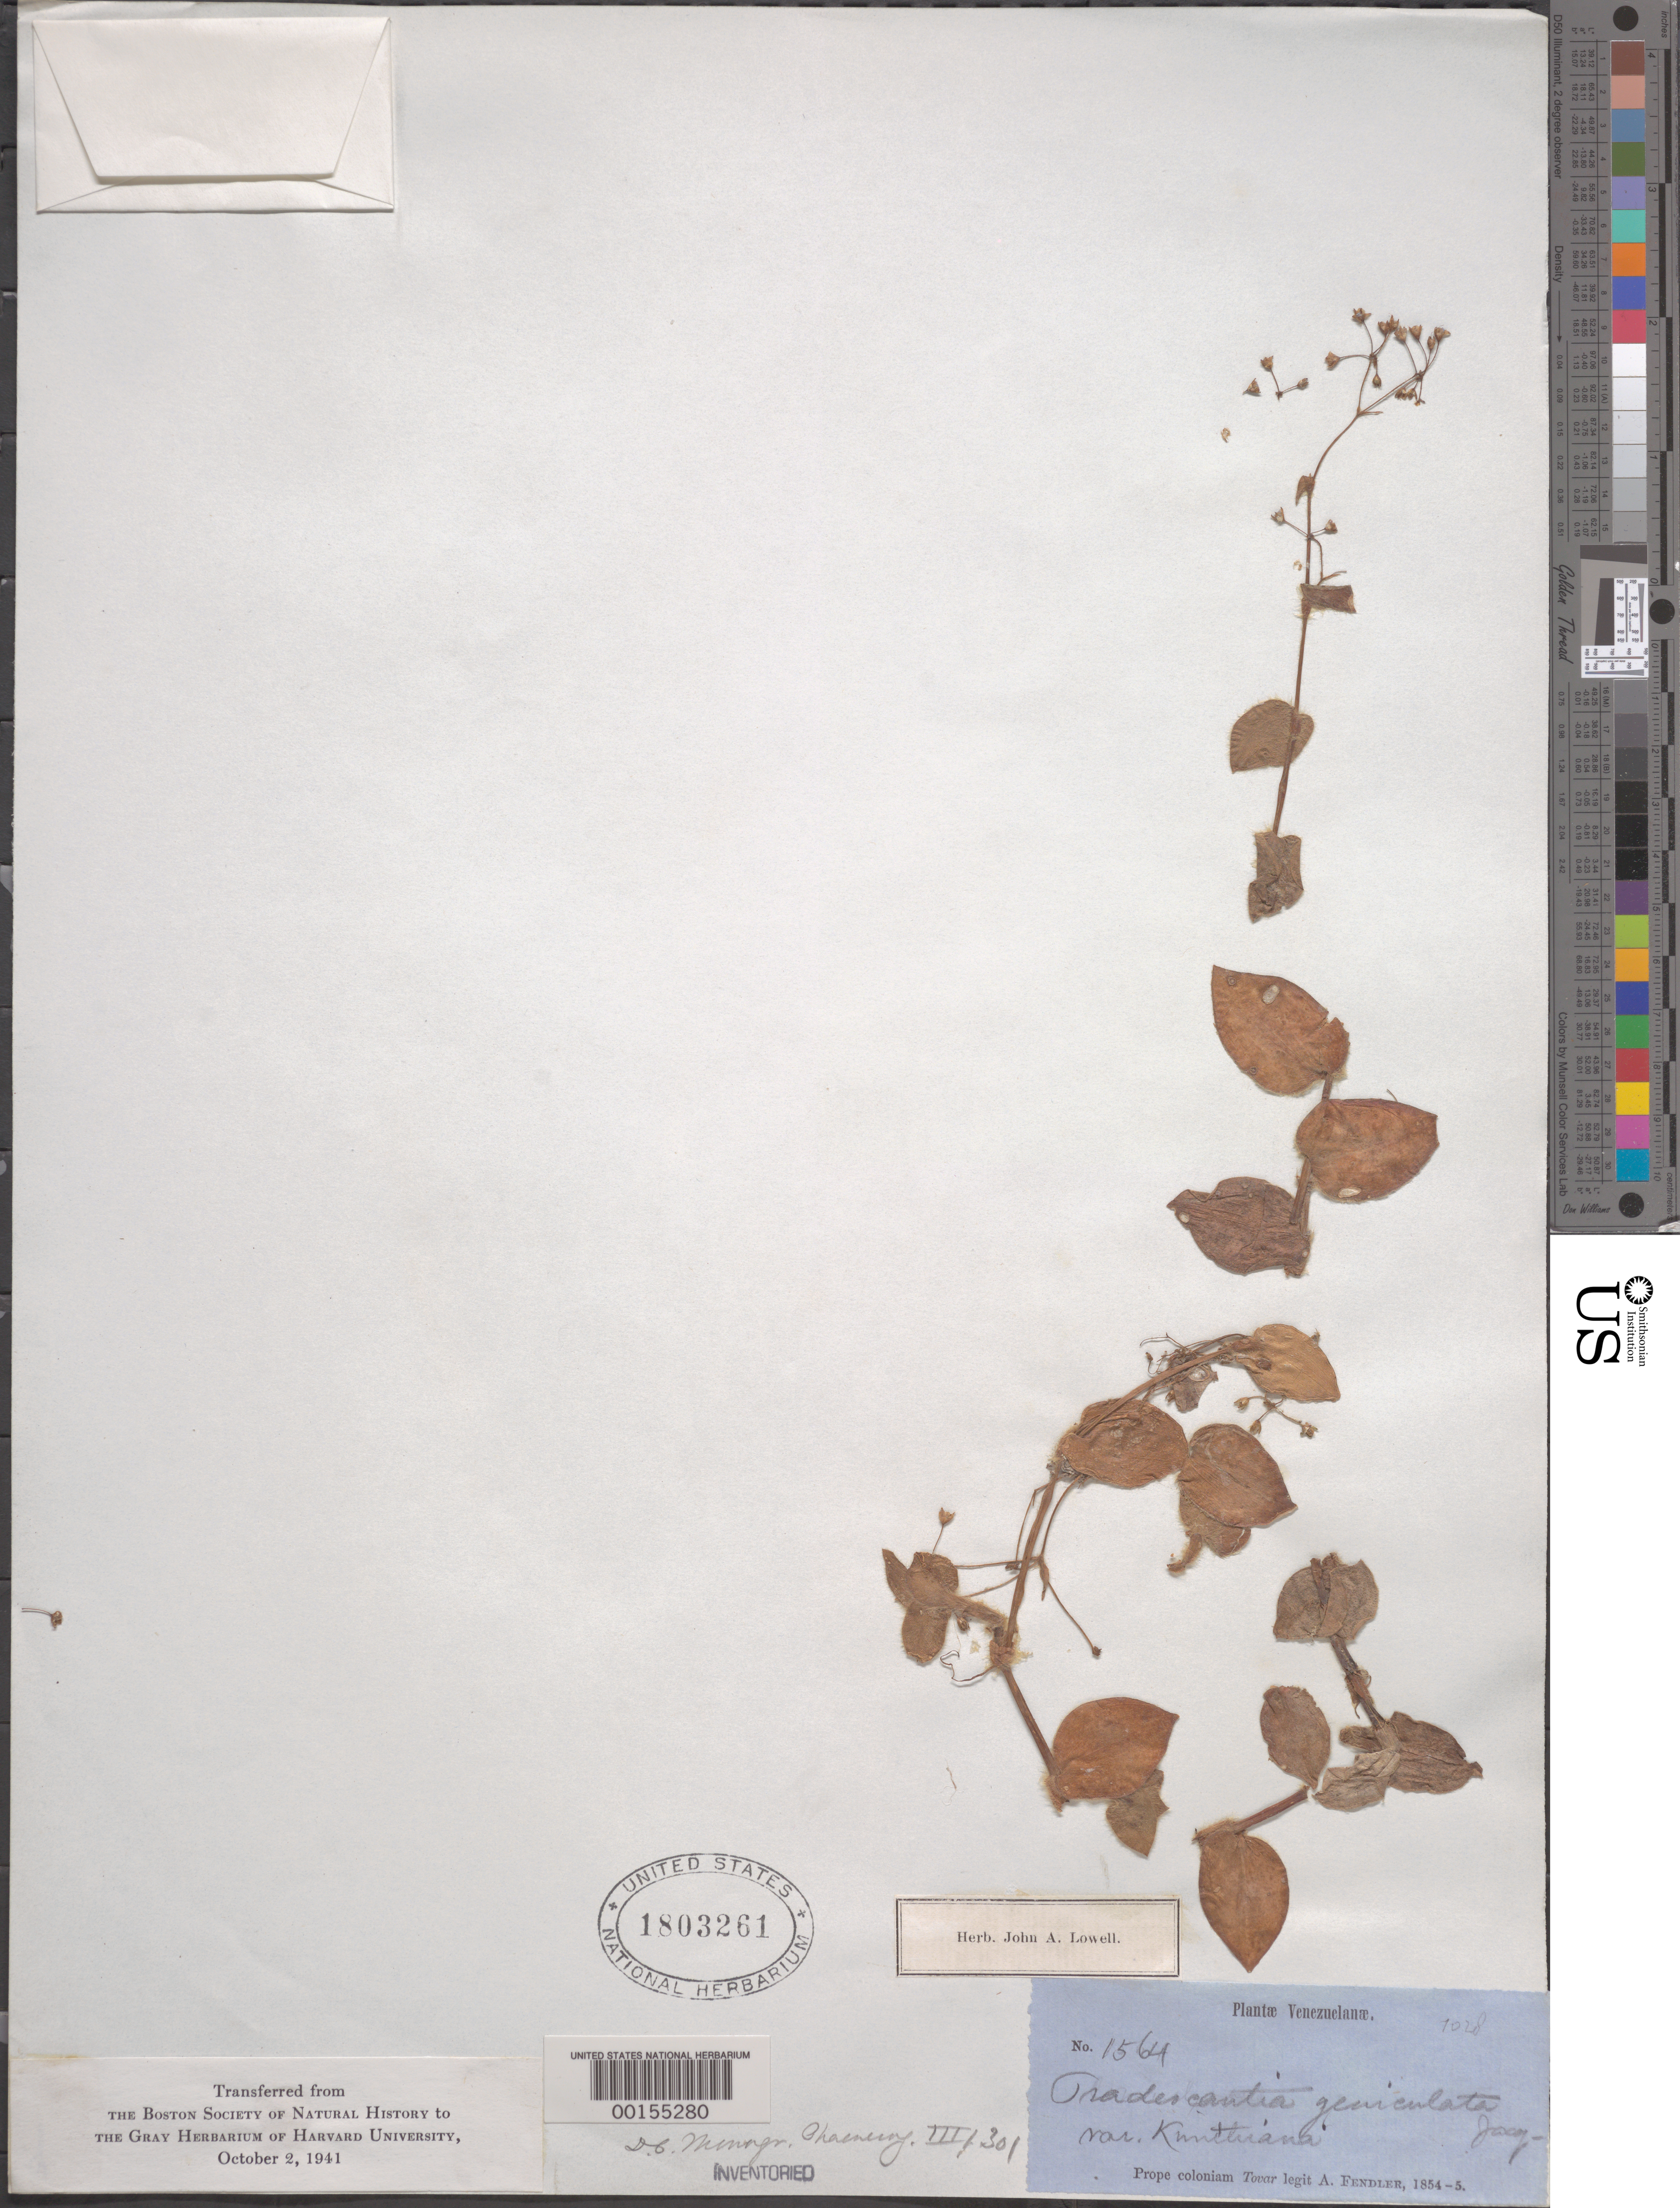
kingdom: Plantae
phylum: Tracheophyta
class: Liliopsida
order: Commelinales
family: Commelinaceae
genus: Gibasis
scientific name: Gibasis geniculata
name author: (Jacq.) Rohweder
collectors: A. Fendler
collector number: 1564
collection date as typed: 1854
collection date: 1854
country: Venezuela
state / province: Mérida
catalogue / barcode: US 1803261